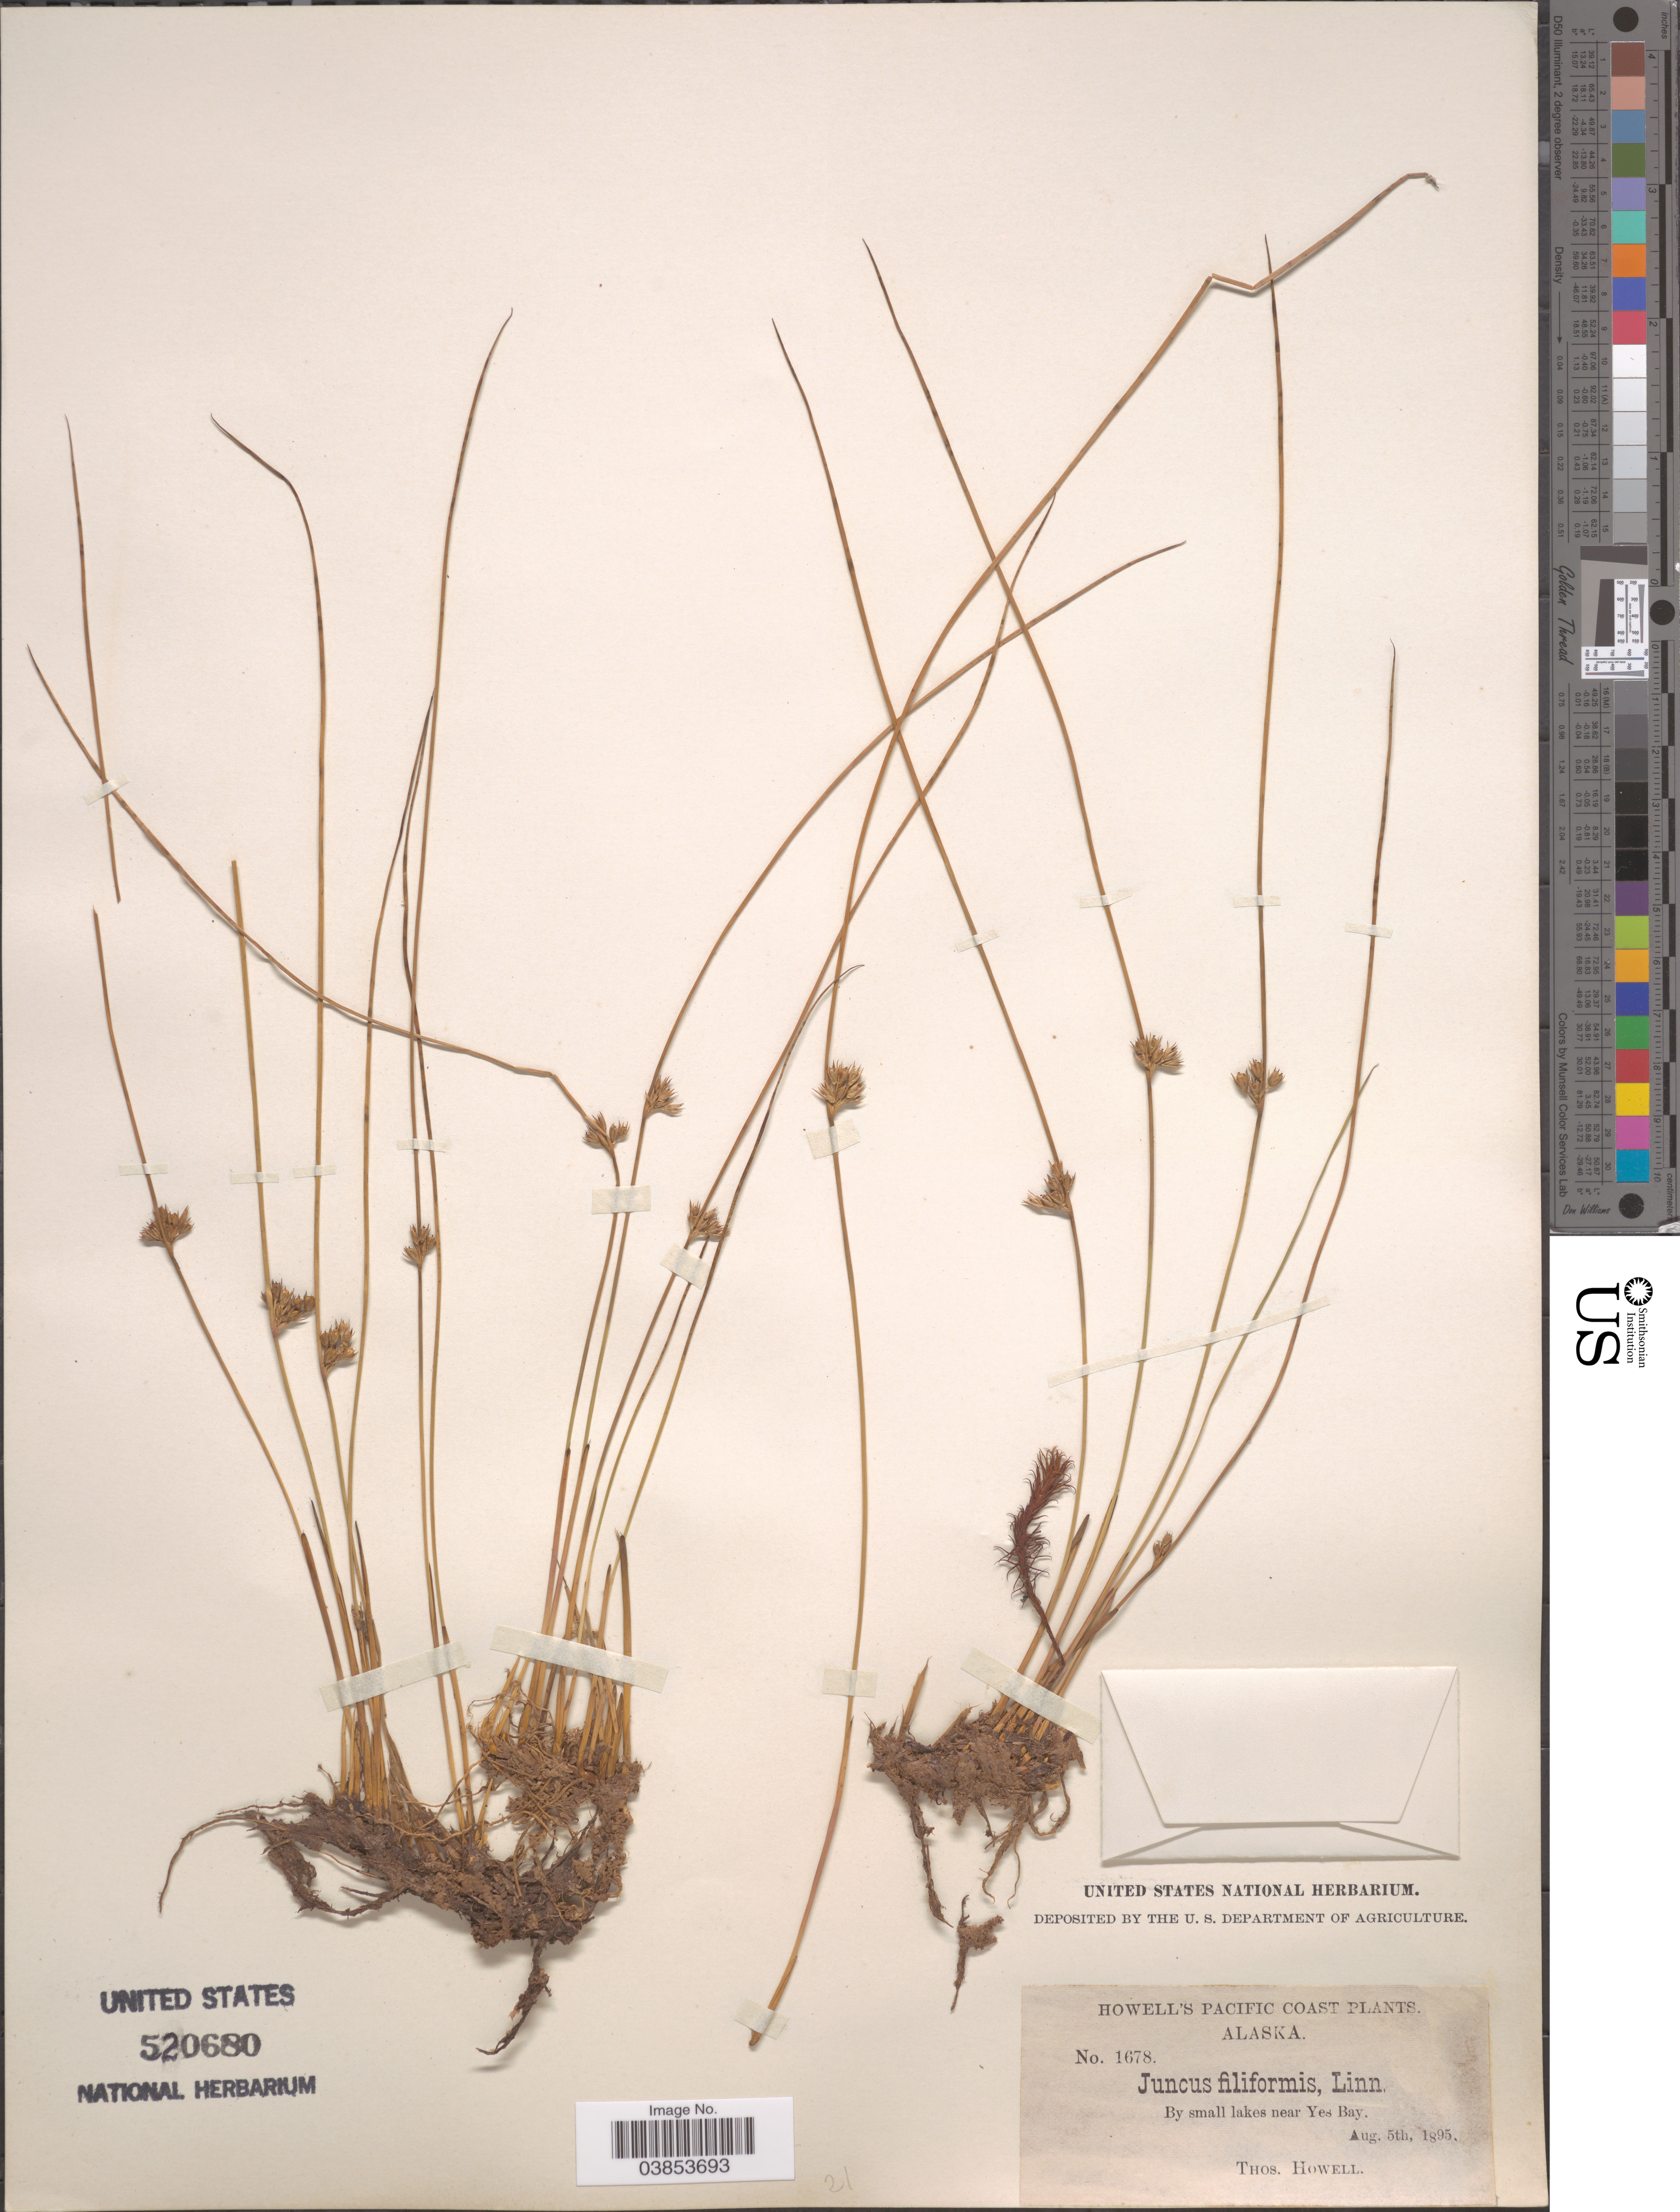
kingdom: Plantae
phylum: Tracheophyta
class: Liliopsida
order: Poales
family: Juncaceae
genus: Juncus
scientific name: Juncus filiformis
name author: L.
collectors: T. Howell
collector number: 1678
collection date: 1895-08-05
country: United States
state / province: Alaska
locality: Pacific Coast. By small lakes near Yes Bay.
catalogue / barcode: US 520680